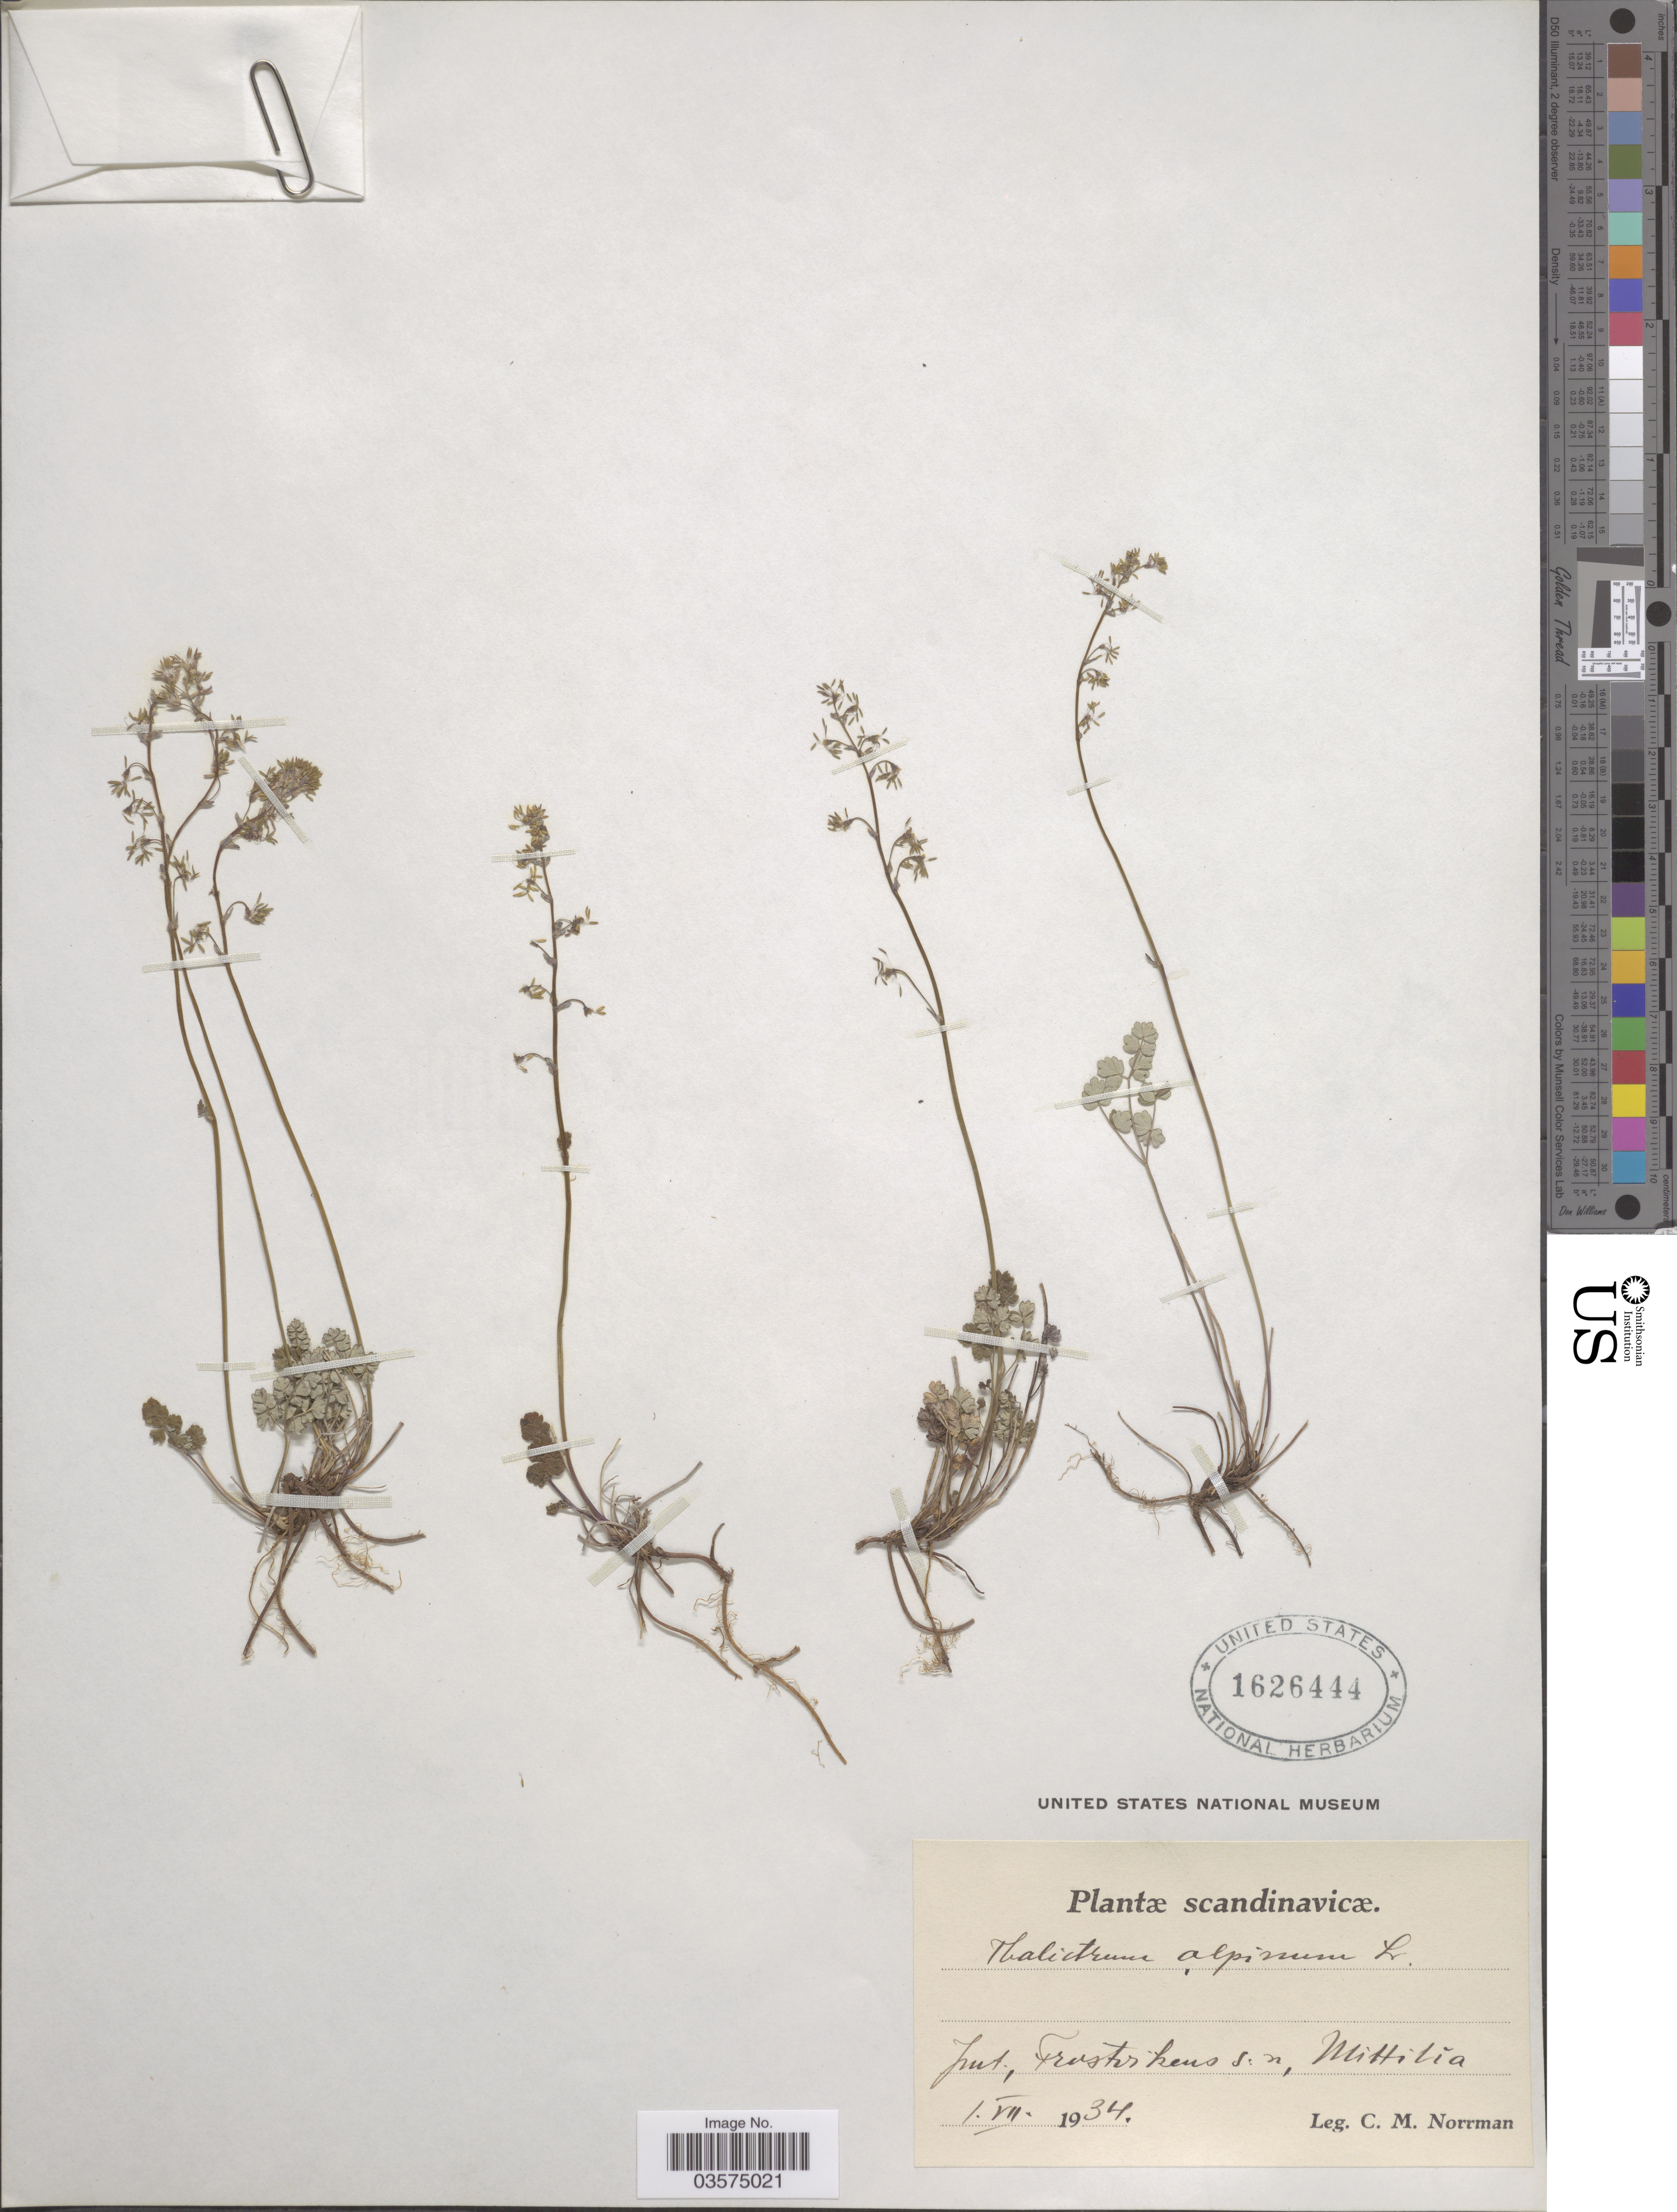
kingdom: Plantae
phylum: Tracheophyta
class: Magnoliopsida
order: Ranunculales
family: Ranunculaceae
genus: Thalictrum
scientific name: Thalictrum alpinum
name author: L.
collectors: C. Norrman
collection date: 1934-07-01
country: Sweden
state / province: Jämtland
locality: Scandinavicæ. Jmt., Frostvikens s:n, Mittilia.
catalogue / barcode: US 1626444